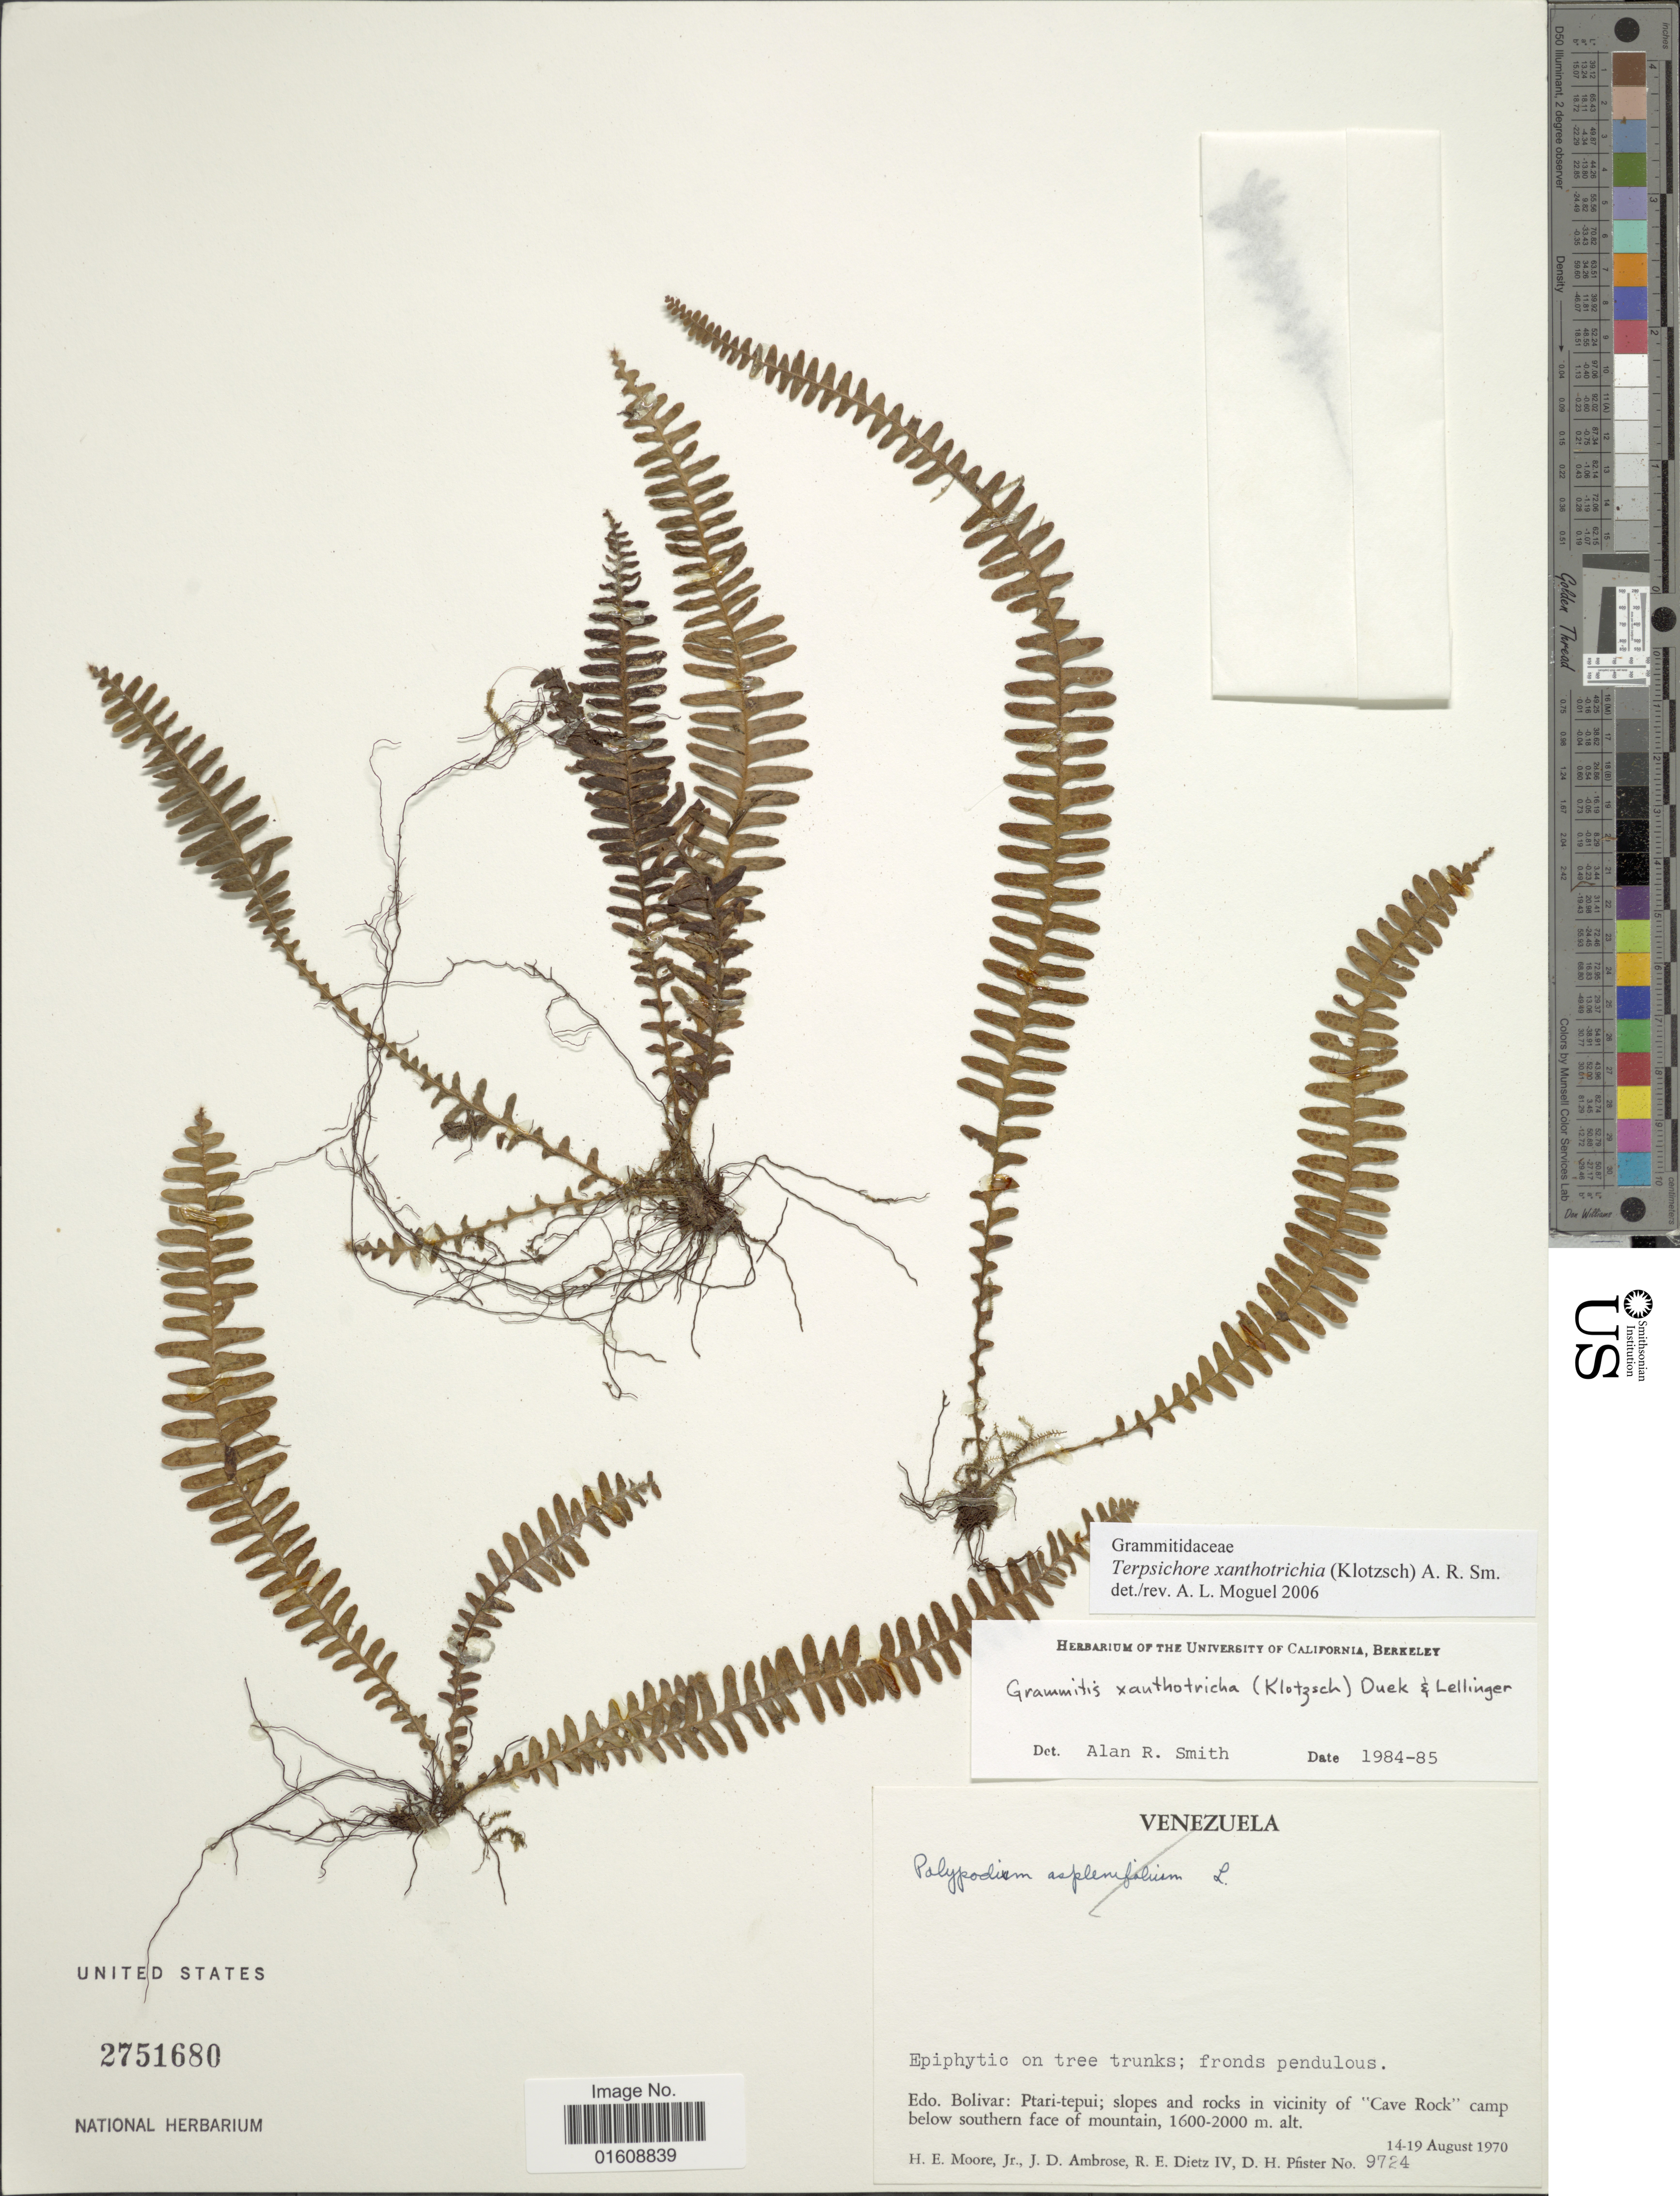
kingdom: Plantae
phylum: Tracheophyta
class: Polypodiopsida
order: Polypodiales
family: Polypodiaceae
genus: Alansmia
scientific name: Alansmia xanthotrichia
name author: (Klotzsch) Moguel & M. Kessler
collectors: H. E. Moore, J. D. Ambrose, R. Dietz & D. H. Pfister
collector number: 9724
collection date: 1970-08-14/1970-08-19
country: Venezuela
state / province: Bolivar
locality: Ptari-tepequi; slopes and rocks in vicinity of "Cave Rock" camp below southern face of mountain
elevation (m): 1600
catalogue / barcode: US 2751680